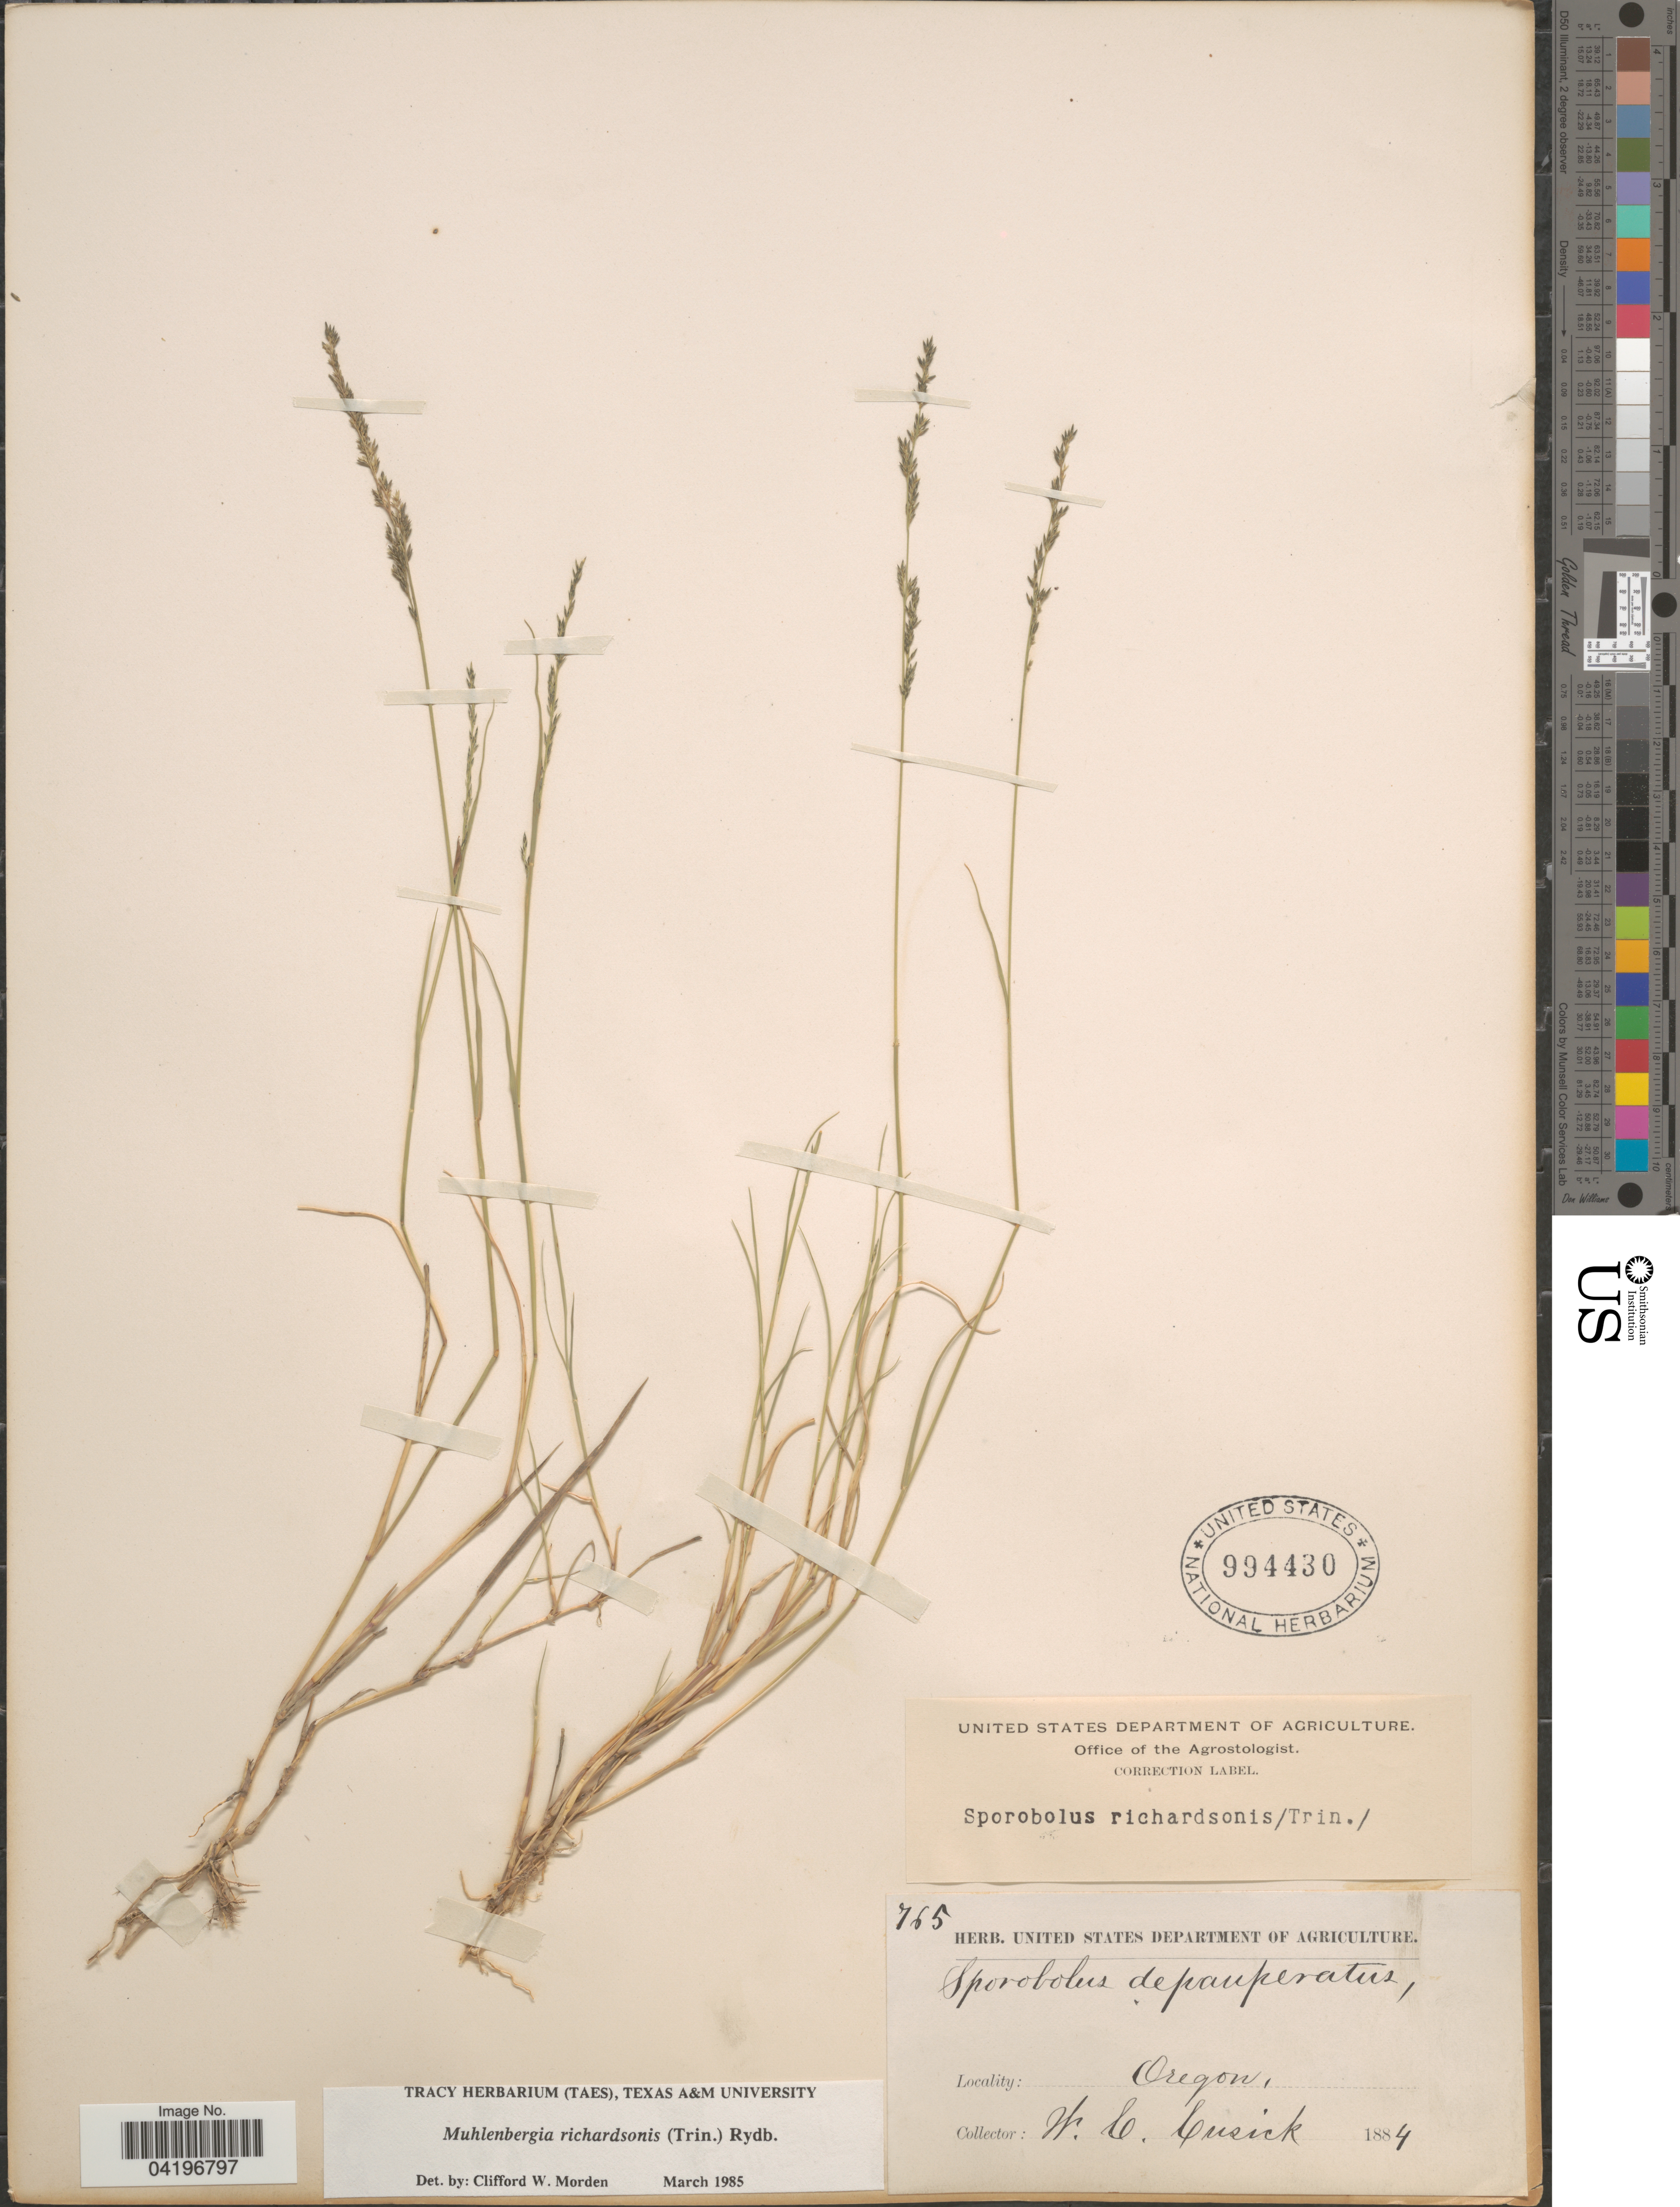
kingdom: Plantae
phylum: Tracheophyta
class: Liliopsida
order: Poales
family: Poaceae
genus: Muhlenbergia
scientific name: Muhlenbergia richardsonis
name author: (Trin.) Rydb.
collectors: W. C. Cusick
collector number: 765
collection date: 1884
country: United States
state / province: Oregon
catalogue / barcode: US 994430